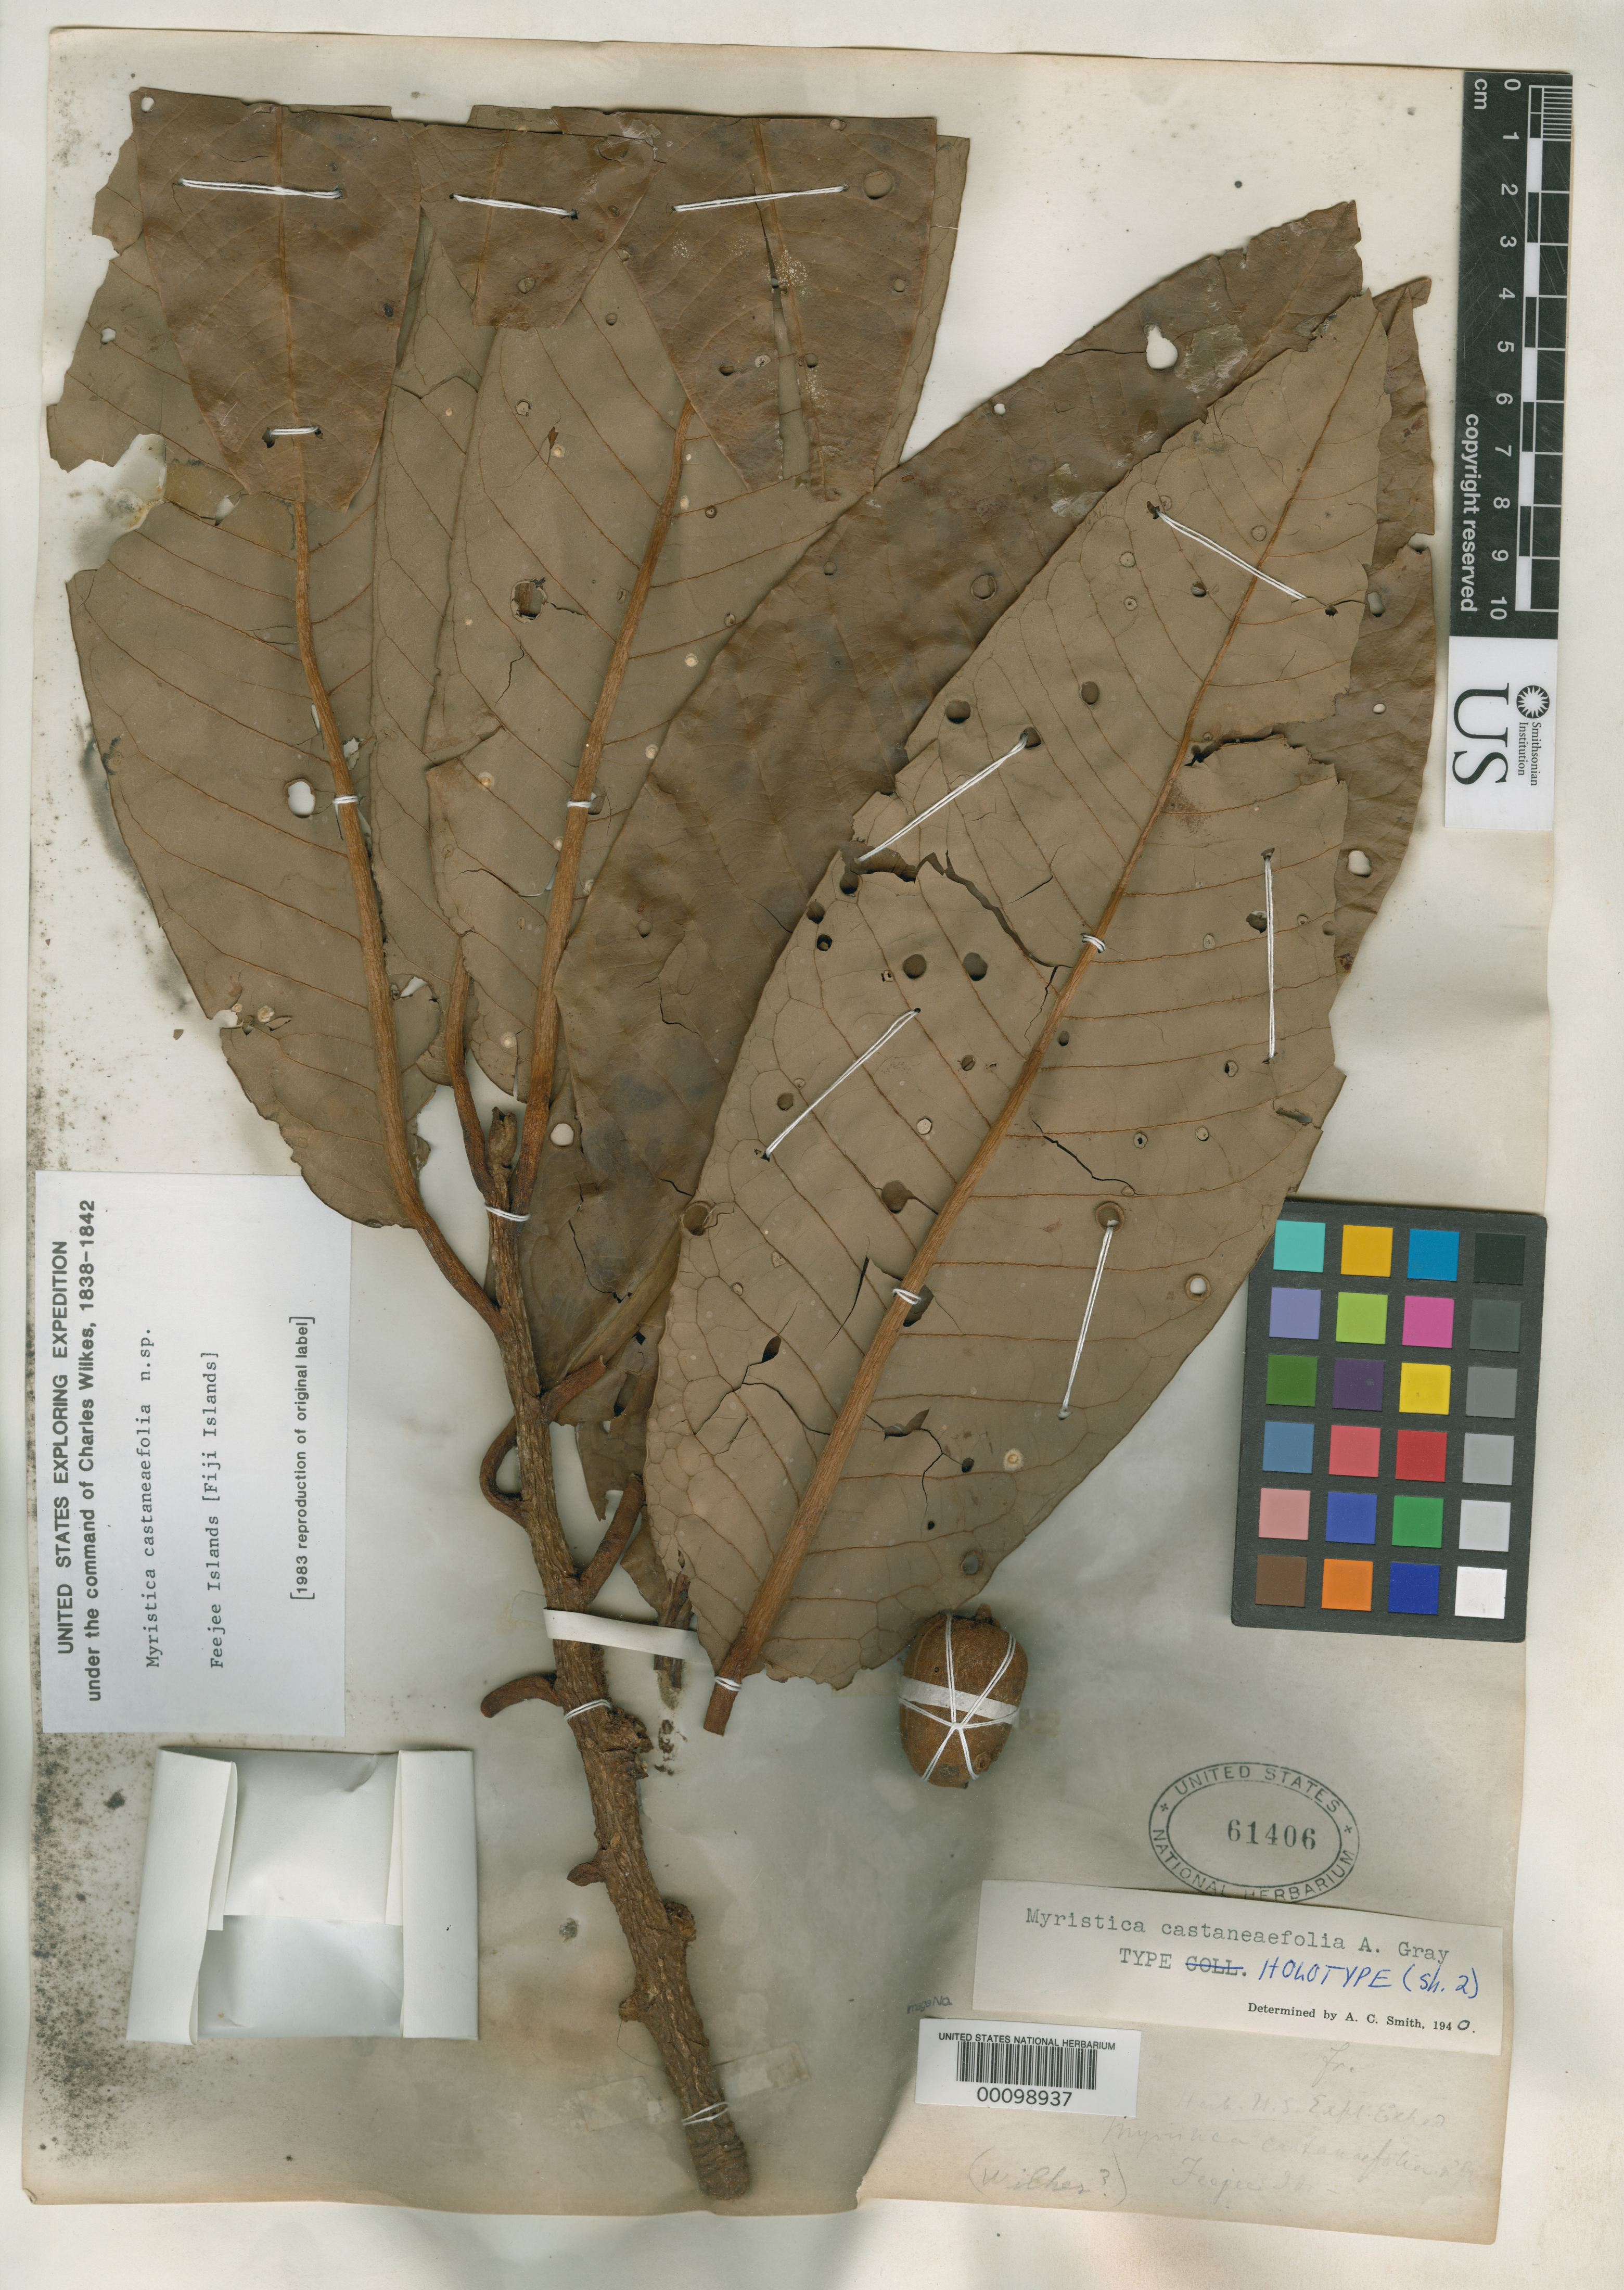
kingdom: Plantae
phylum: Tracheophyta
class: Magnoliopsida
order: Magnoliales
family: Myristicaceae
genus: Myristica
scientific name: Myristica castaneifolia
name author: A. Gray in Wilkes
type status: Holotype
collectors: Wilkes Explor. Exped.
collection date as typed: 1838 to -- --- 1842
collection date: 1838/1842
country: Fiji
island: Ovalau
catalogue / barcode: US 61406